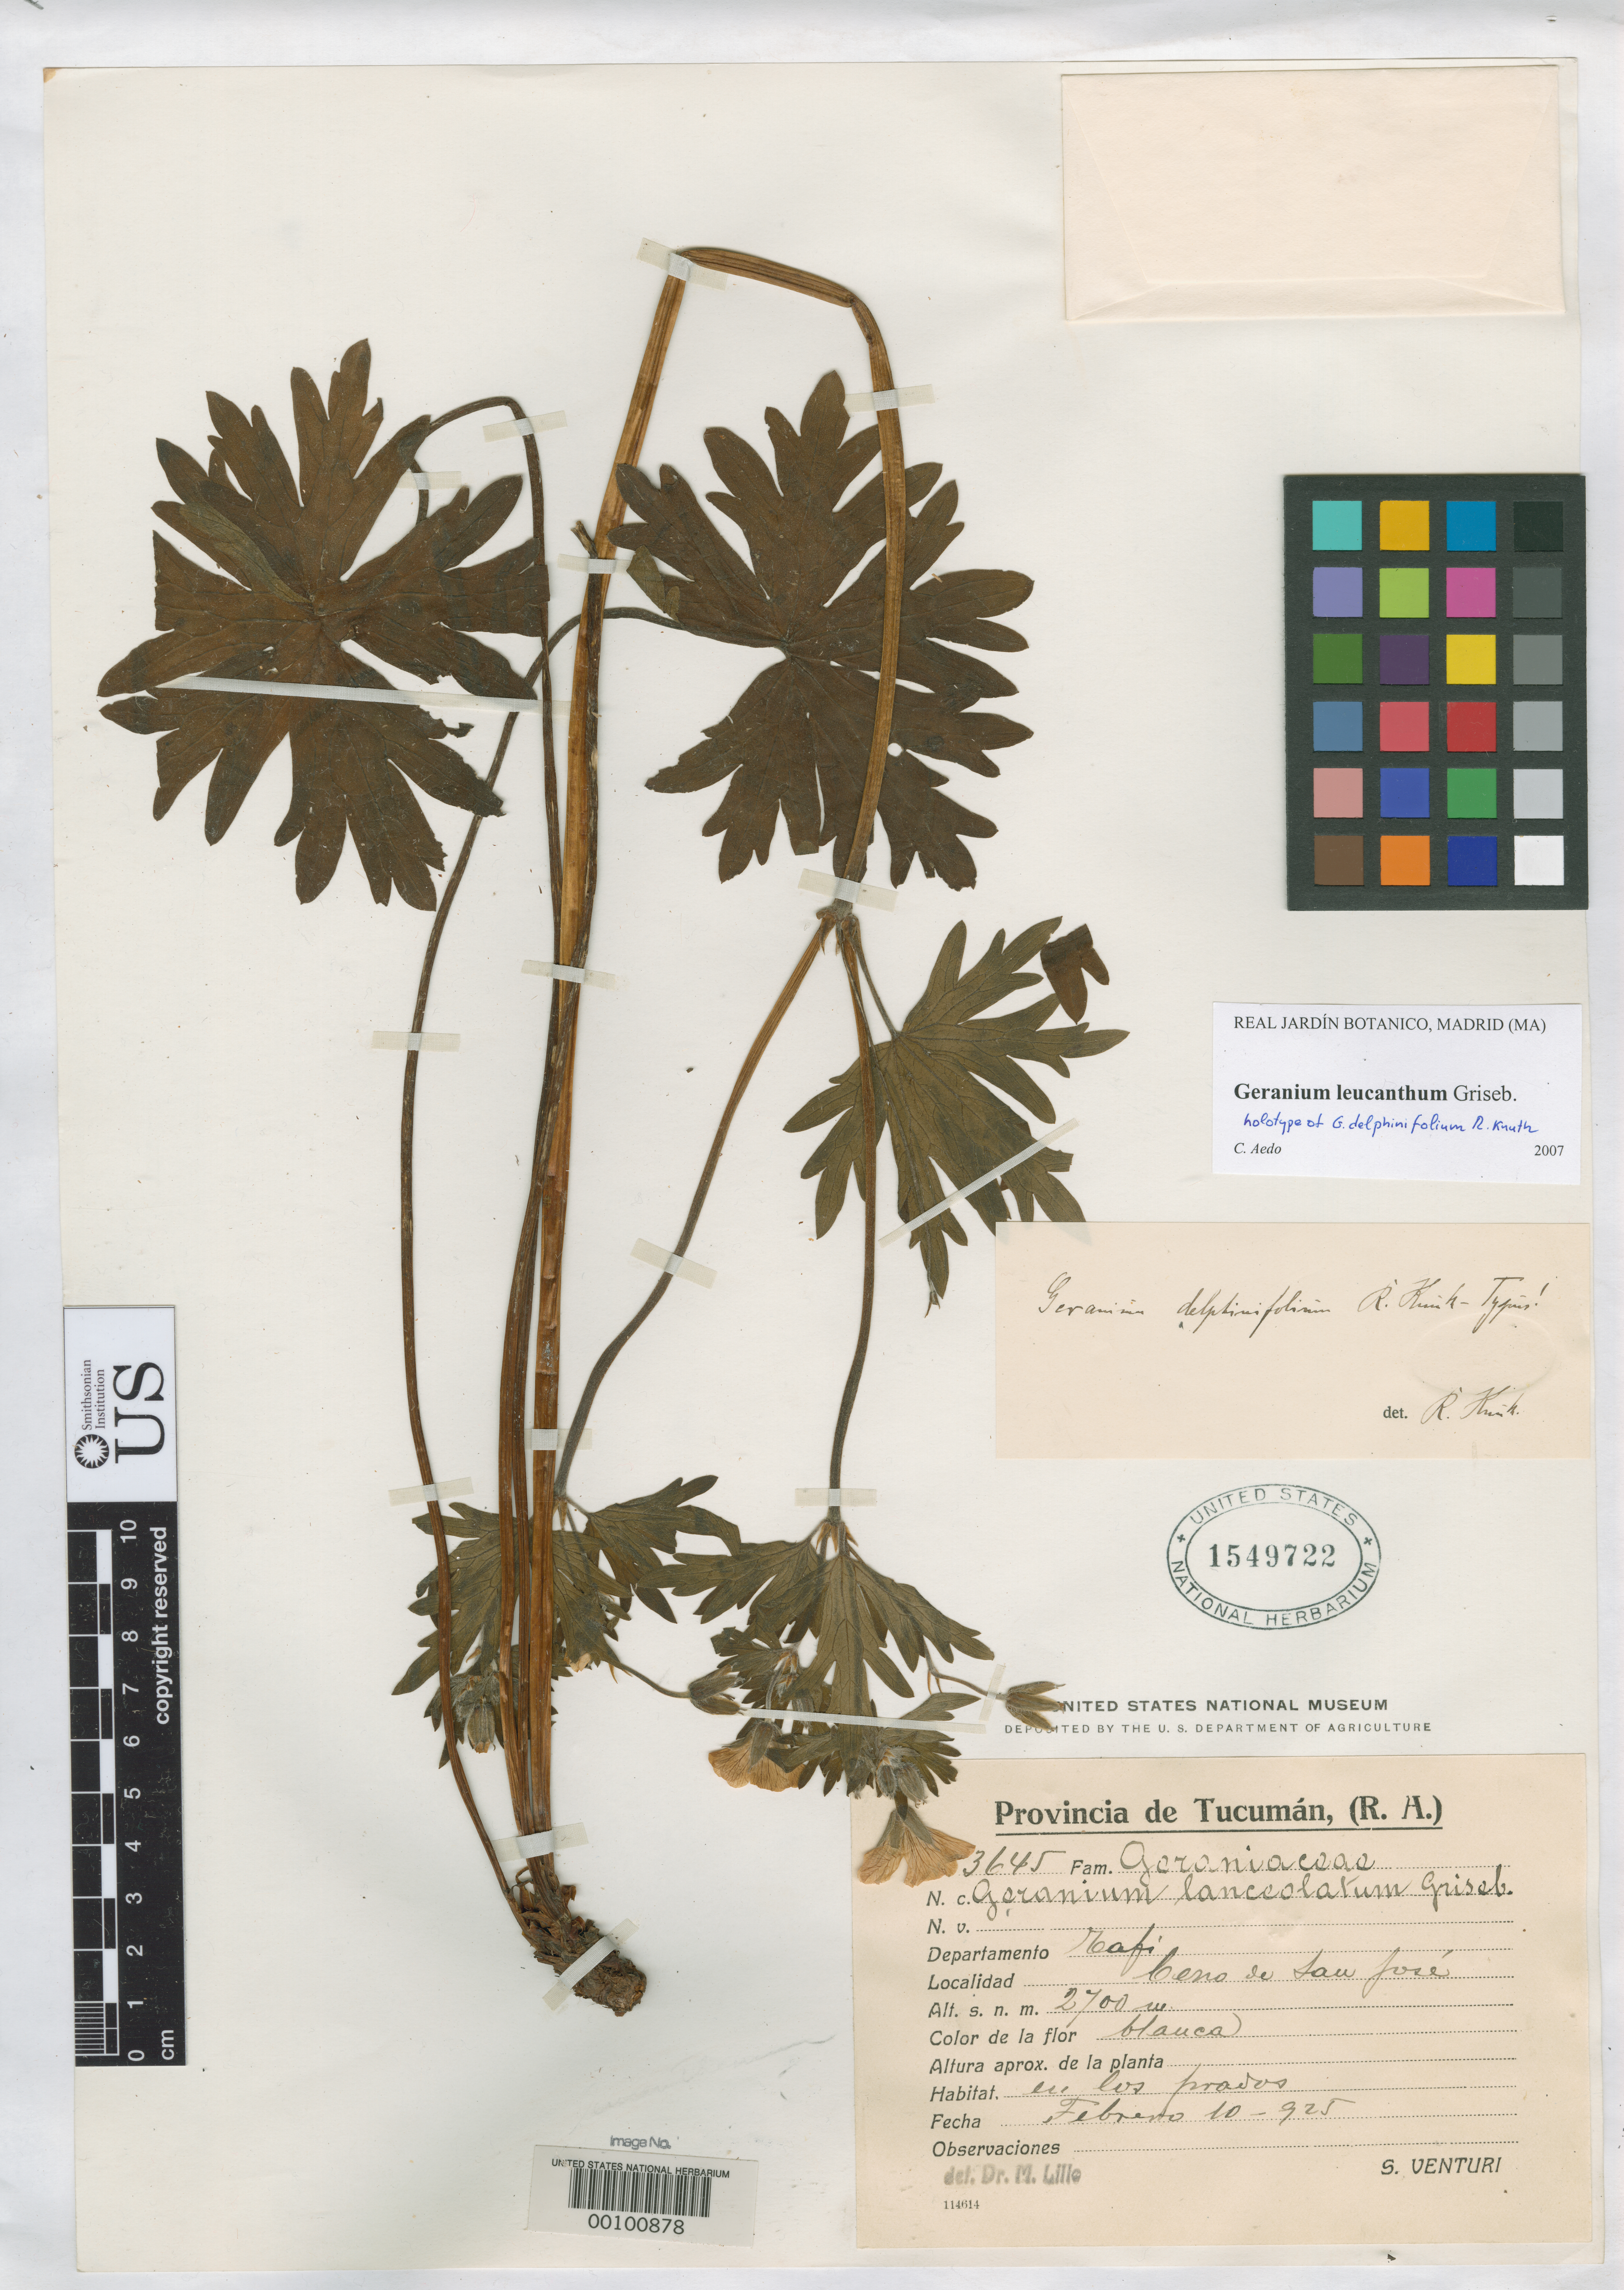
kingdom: Plantae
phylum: Tracheophyta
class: Magnoliopsida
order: Geraniales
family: Geraniaceae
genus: Geranium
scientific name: Geranium delphinifolium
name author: R. Knuth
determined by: Aedo, C.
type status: Holotype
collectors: S. Venturi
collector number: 3645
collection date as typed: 10 Feb 1925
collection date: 1925-02-10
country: Argentina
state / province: Tucumán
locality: Departamento Tafi, Ceno de San José.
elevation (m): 2700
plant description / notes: Nom. illeg., non G. delphinifolium (Willd.) Poir. 1812. Replaced by Geranium tafiense Aedo & Muñoz Garm., nom. nov.; Also a type of Geranium tafiense Aedo & Muñoz Garm., nom. nov.; Replacement name for Geranium delphinifolium Knuth, nom. illeg., non (Willd.) Poir. 1812.; Also a type of Geranium delphinifolium Knuth, nom. illeg., non (Willd.) Poir. 1812.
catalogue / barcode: US 1549722